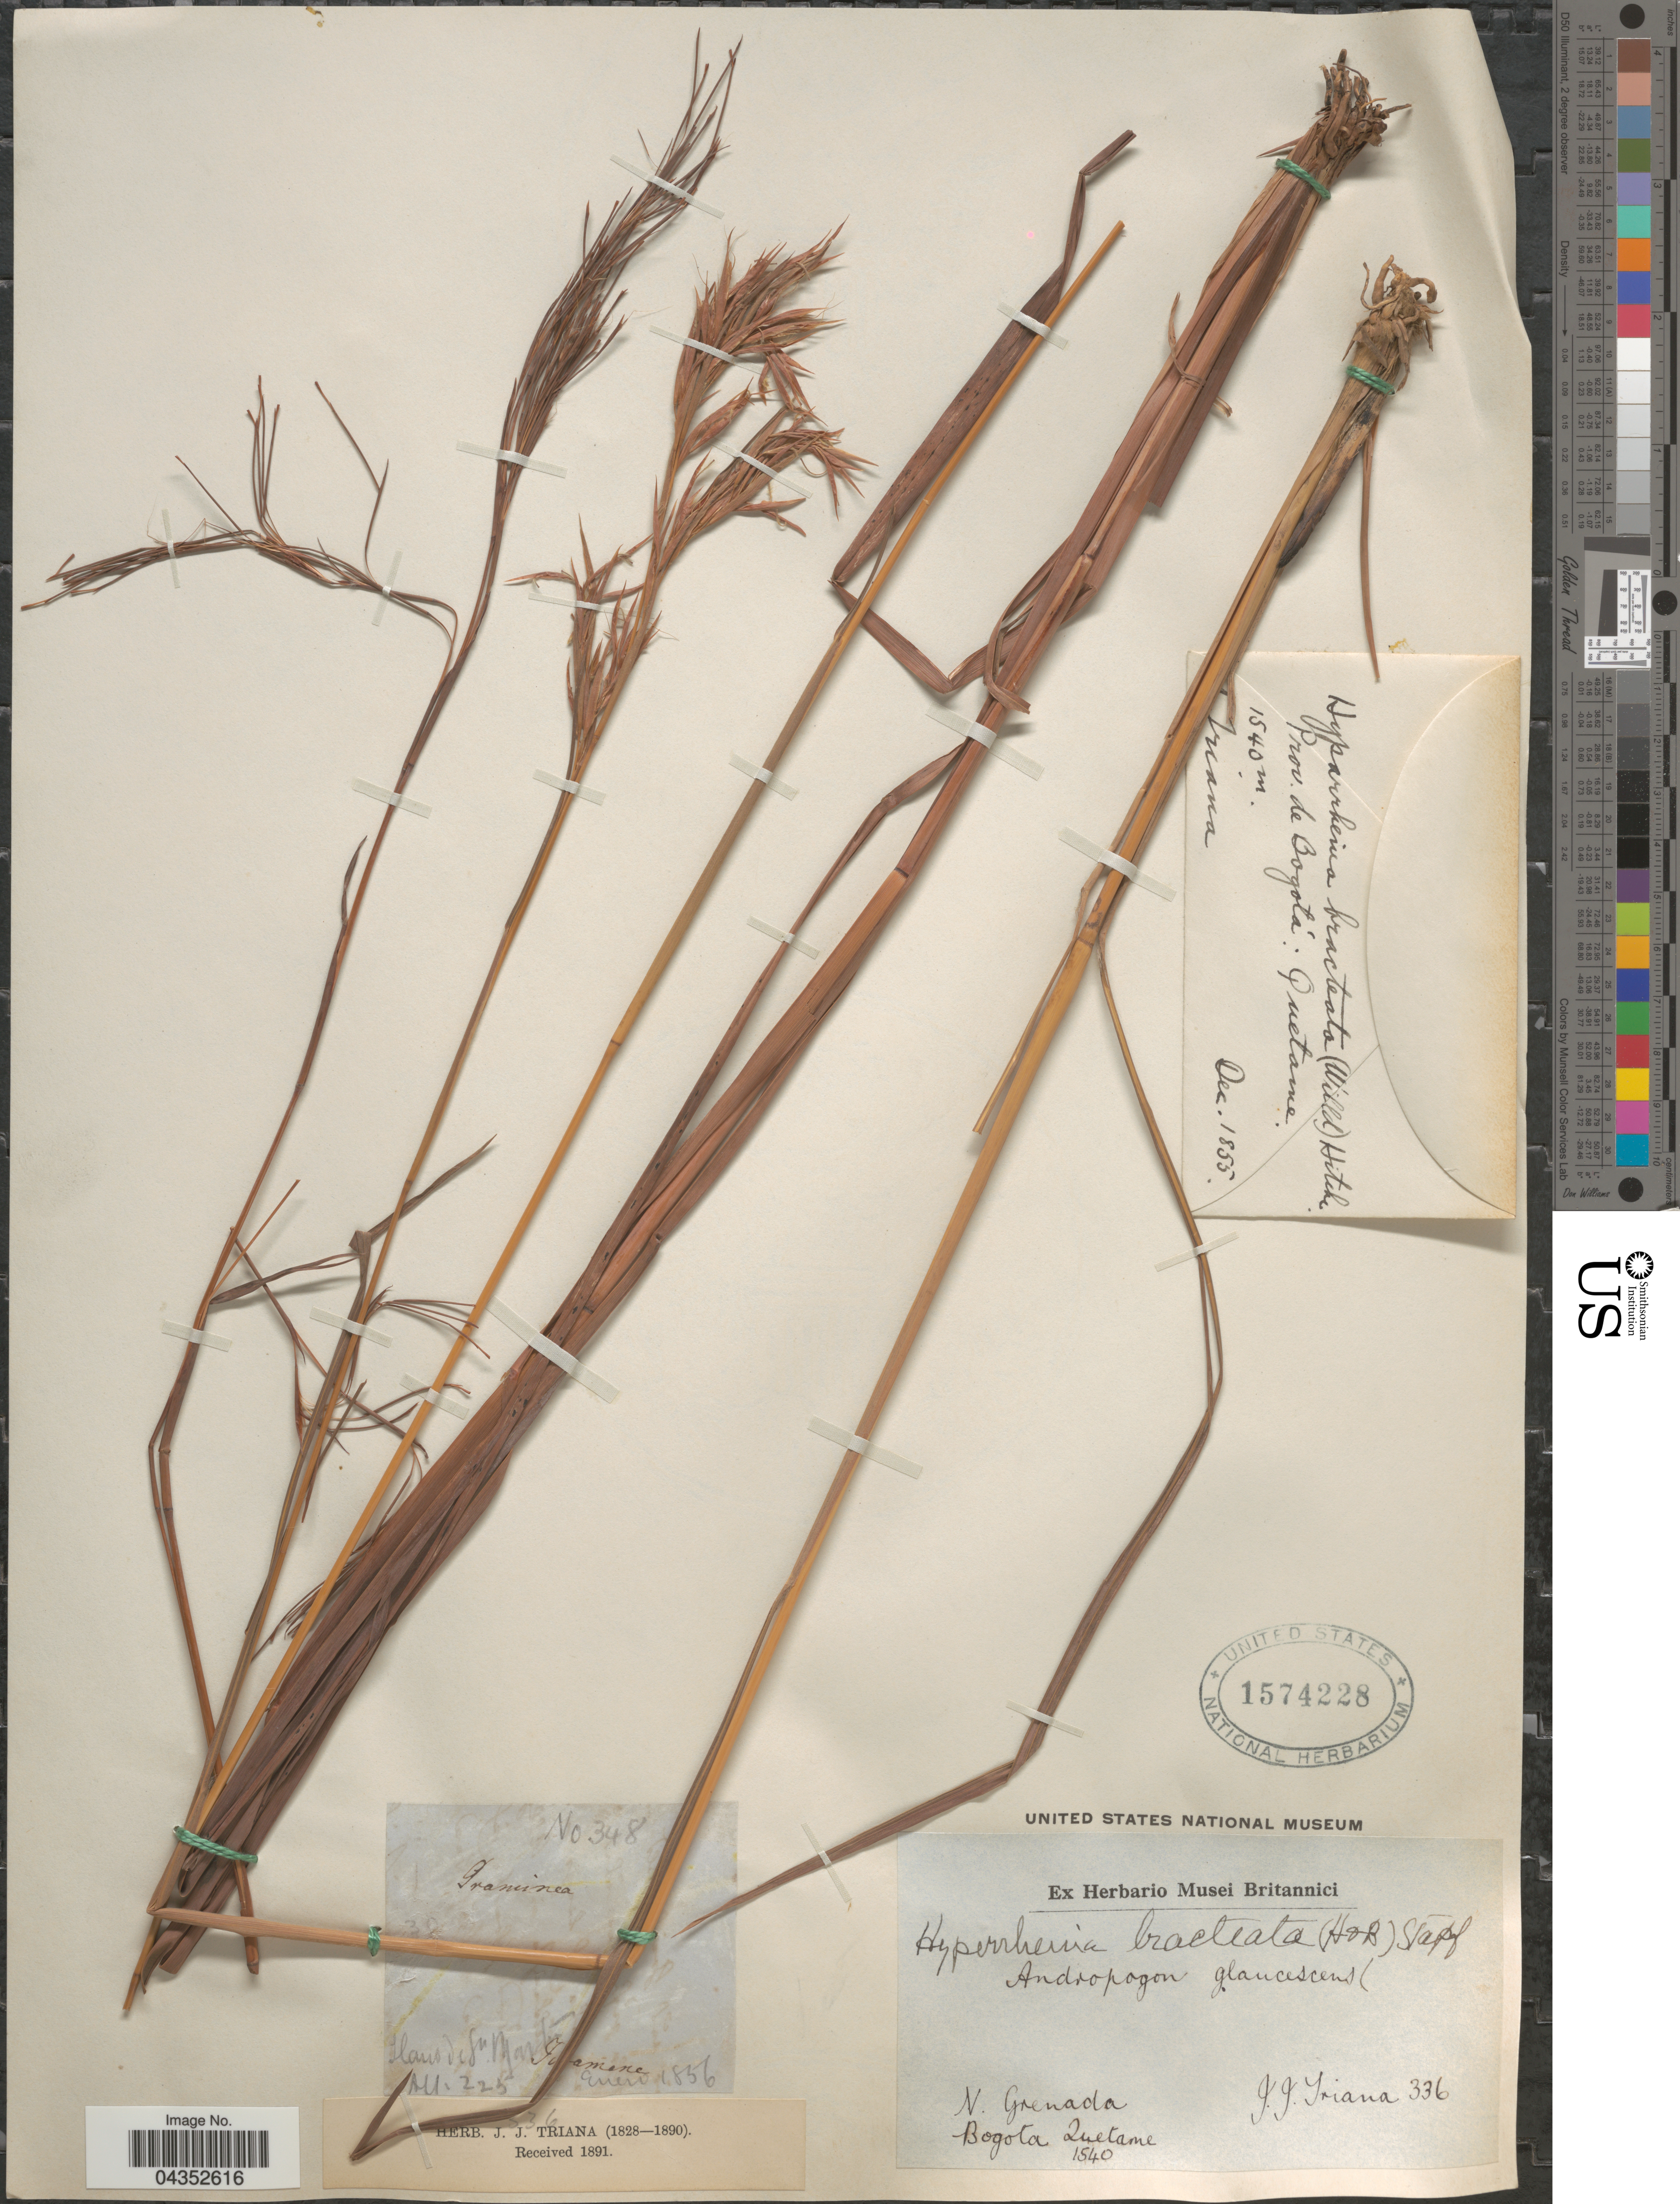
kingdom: Plantae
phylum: Tracheophyta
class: Liliopsida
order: Poales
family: Poaceae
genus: Hyparrhenia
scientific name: Hyparrhenia bracteata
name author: (Humb. & Bonpl.) Stapf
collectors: J. J. Triana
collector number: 336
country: Colombia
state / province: Bogota D.C.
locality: N. Grenada. Bogota Quetame.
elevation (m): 1540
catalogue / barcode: US 1574228